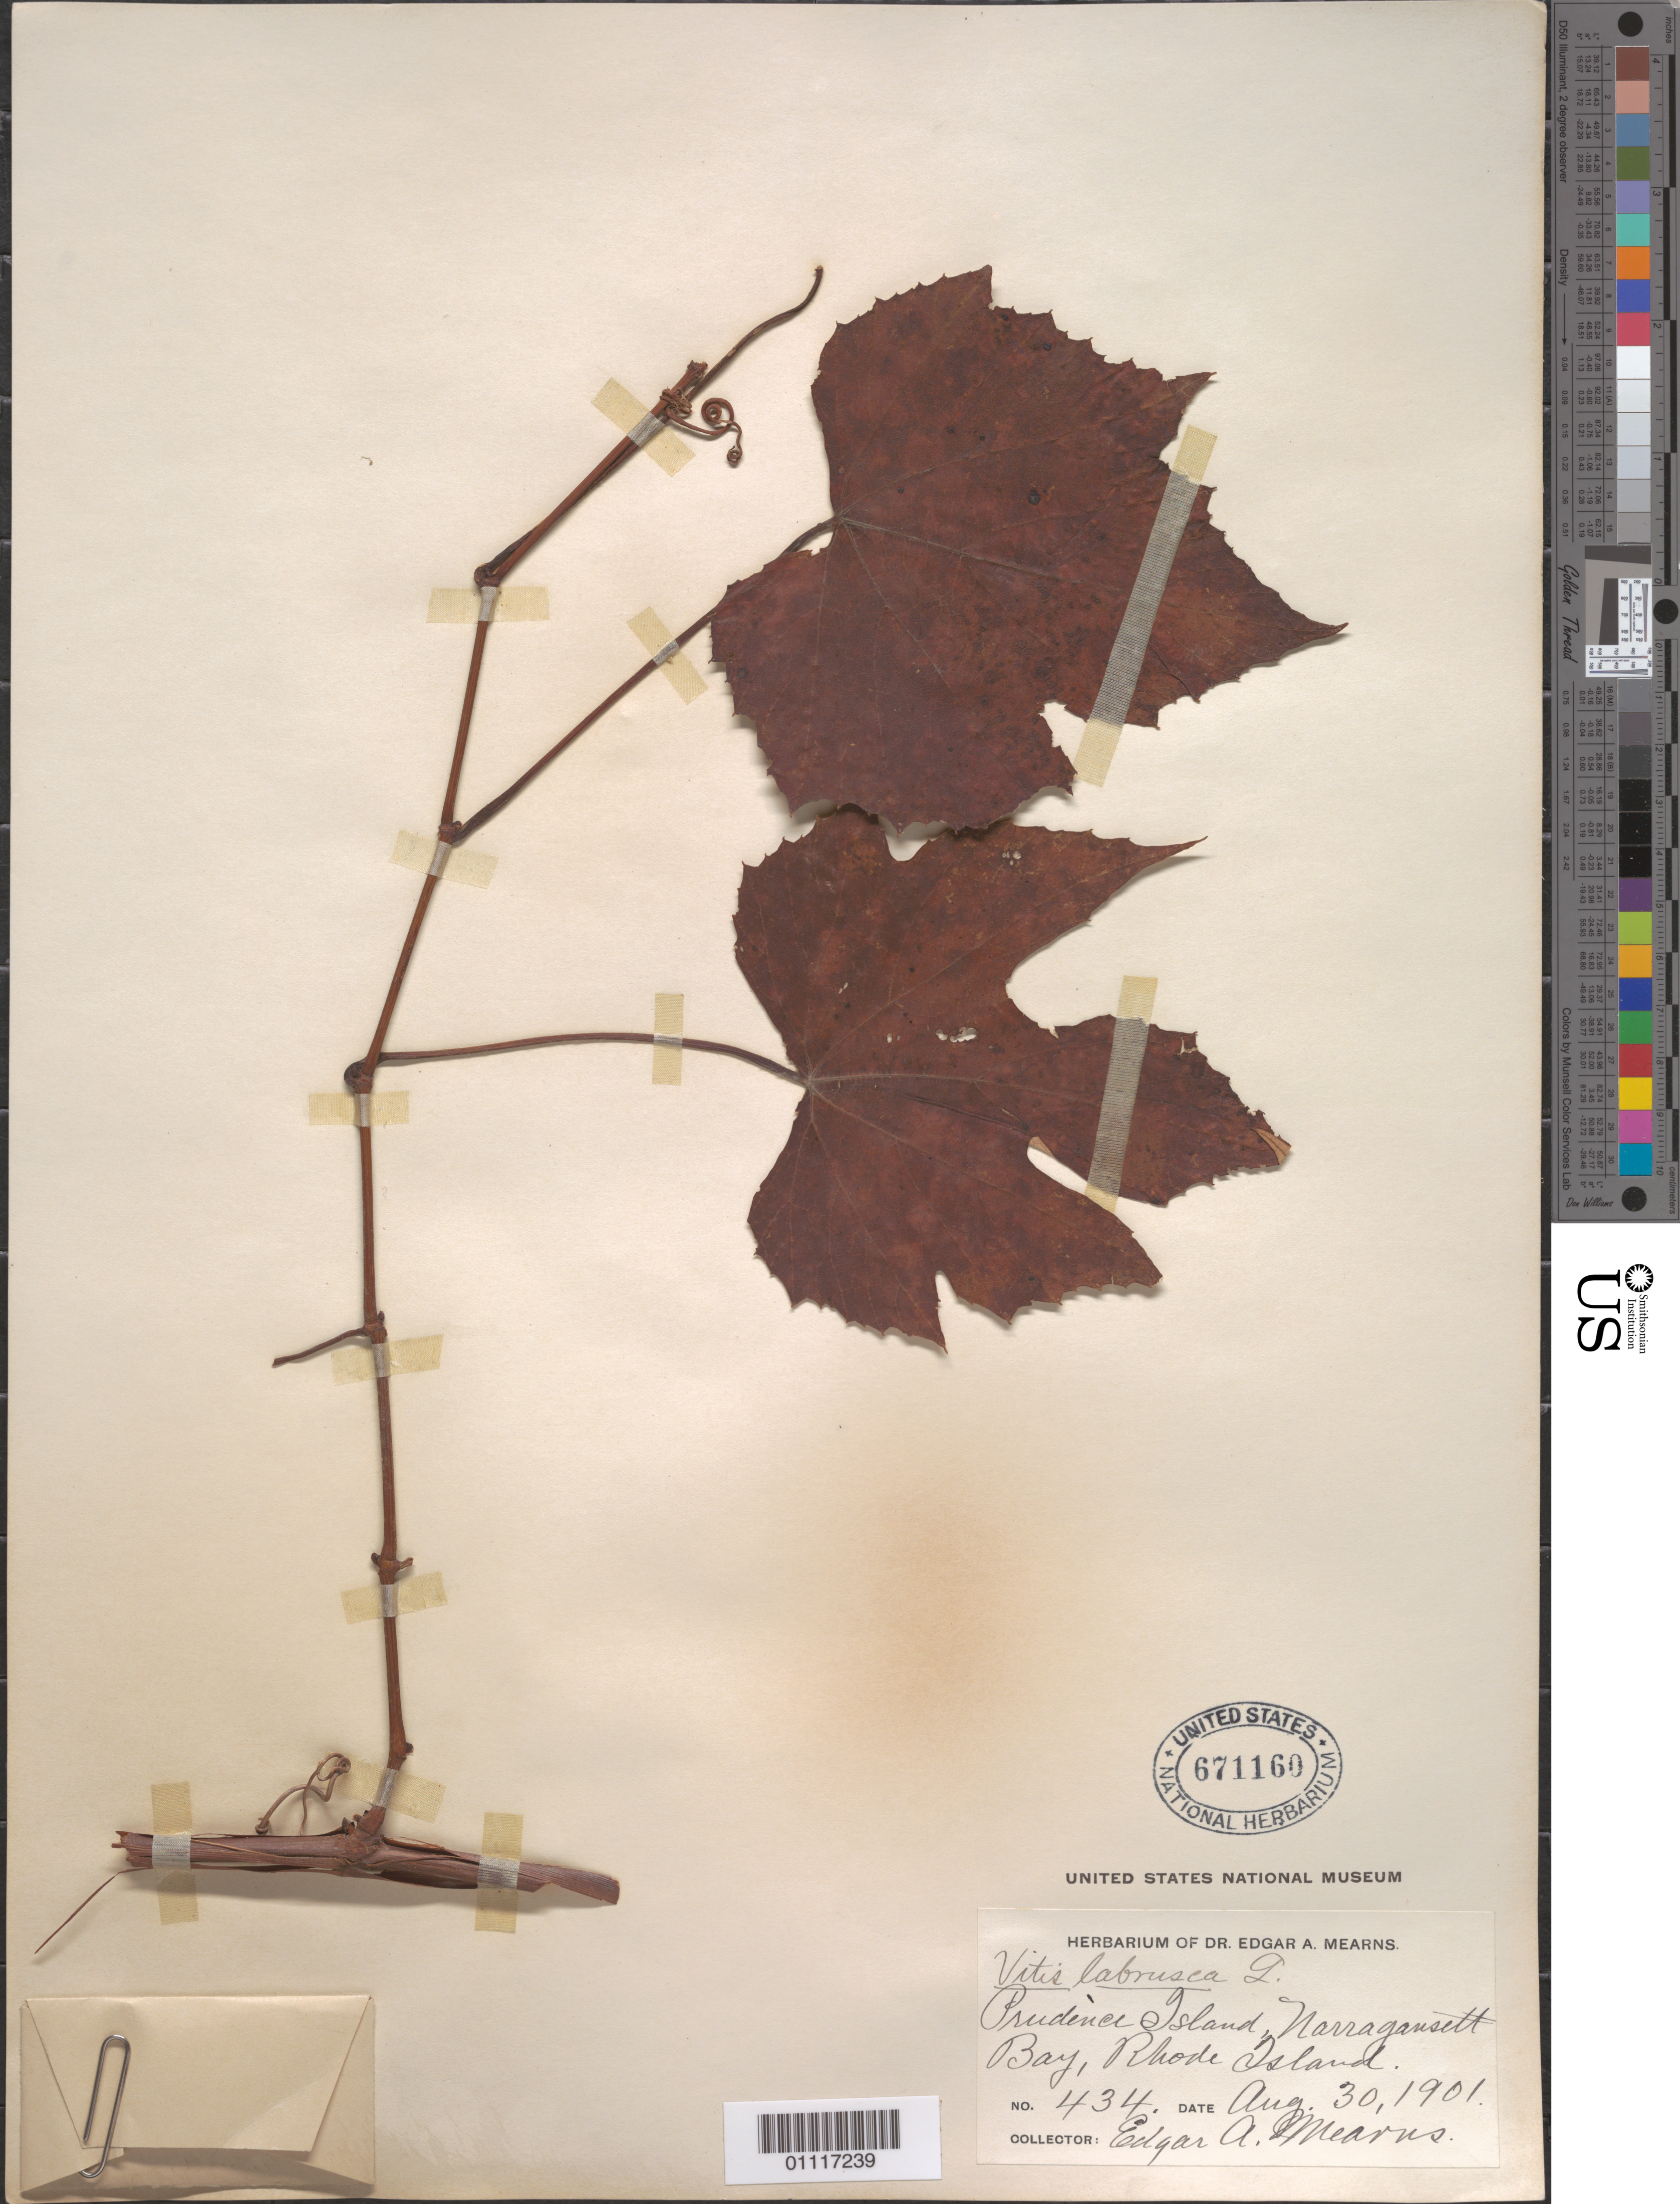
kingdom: Plantae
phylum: Tracheophyta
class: Magnoliopsida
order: Vitales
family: Vitaceae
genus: Vitis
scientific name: Vitis labrusca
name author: L.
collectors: E. A. Mearns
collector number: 434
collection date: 1901-08-30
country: United States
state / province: Rhode Island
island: Bay Island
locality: Prudence Island, Narragansett Bay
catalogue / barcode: US 671160